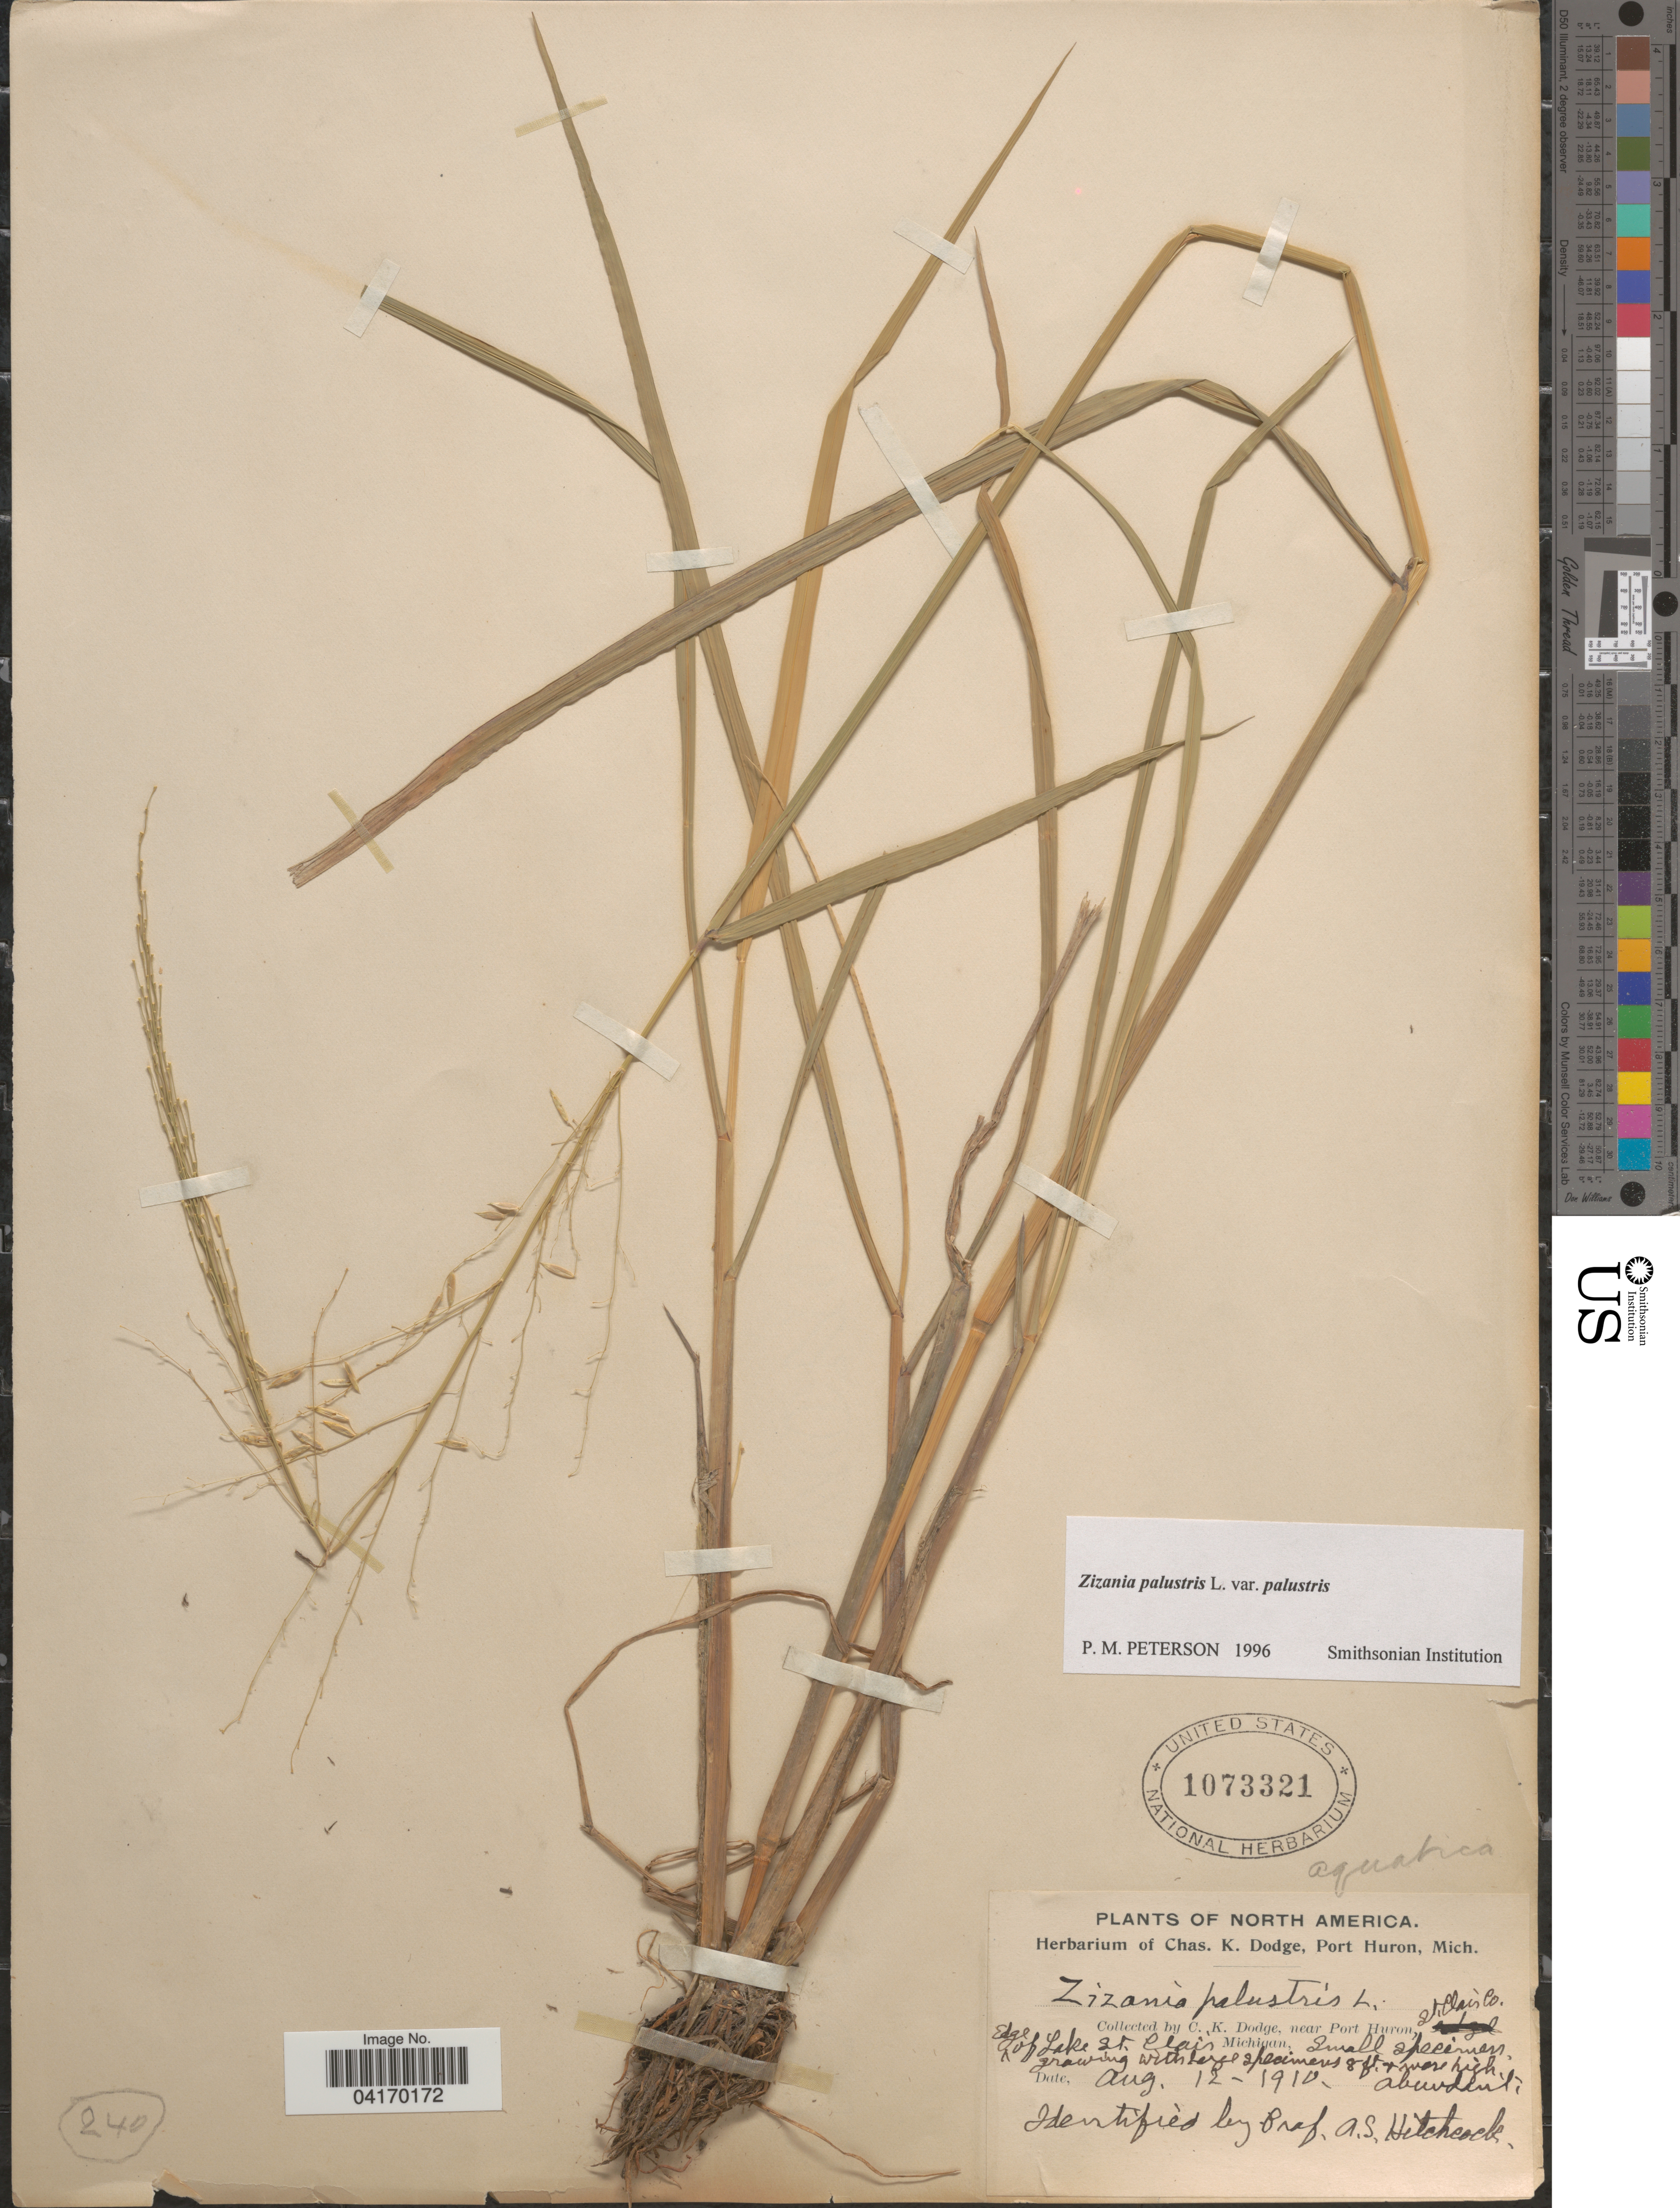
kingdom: Plantae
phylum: Tracheophyta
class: Liliopsida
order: Poales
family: Poaceae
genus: Zizania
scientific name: Zizania palustris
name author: L.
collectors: C. K. Dodge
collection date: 1910-08-12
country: United States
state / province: Michigan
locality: Near Port Huron, St. Clair Co. Edge of Lake St. Clair.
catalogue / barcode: US 1073321